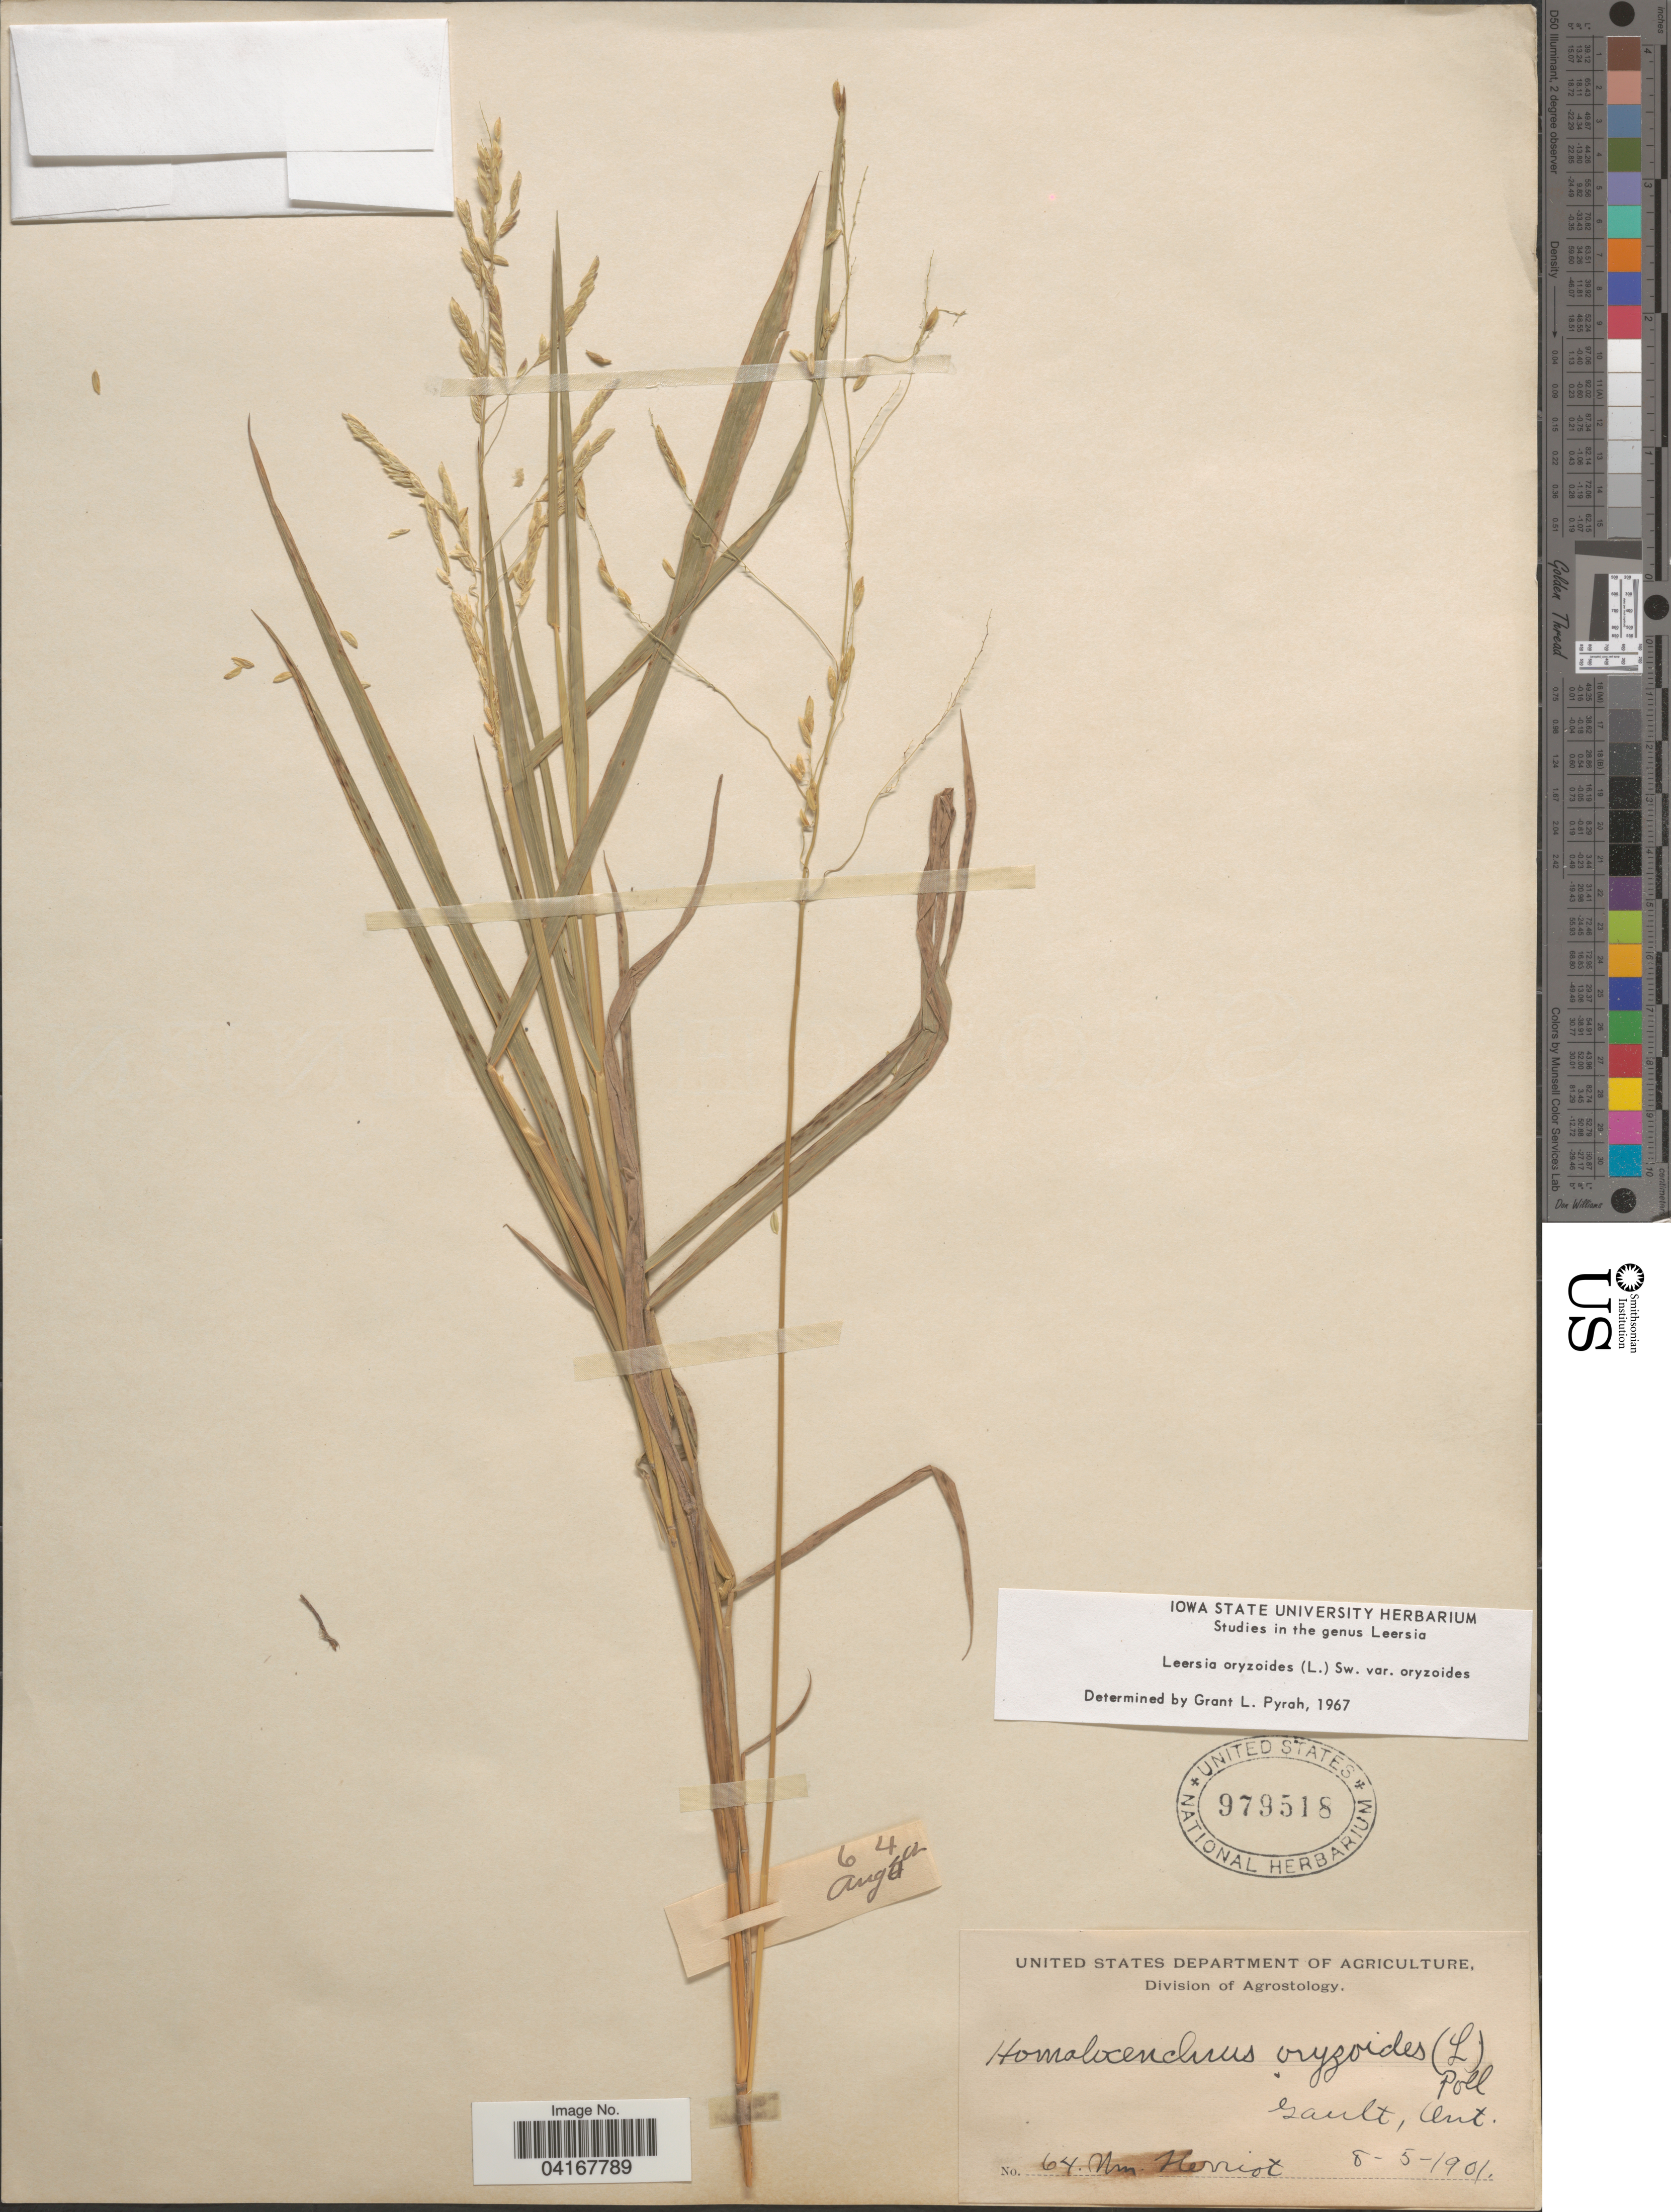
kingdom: Plantae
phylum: Tracheophyta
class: Liliopsida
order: Poales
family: Poaceae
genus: Leersia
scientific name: Leersia oryzoides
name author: (L.) Sw.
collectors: W. Herriot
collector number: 64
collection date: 1901-05-08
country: Canada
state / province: Ontario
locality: Sault.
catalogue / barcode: US 979518